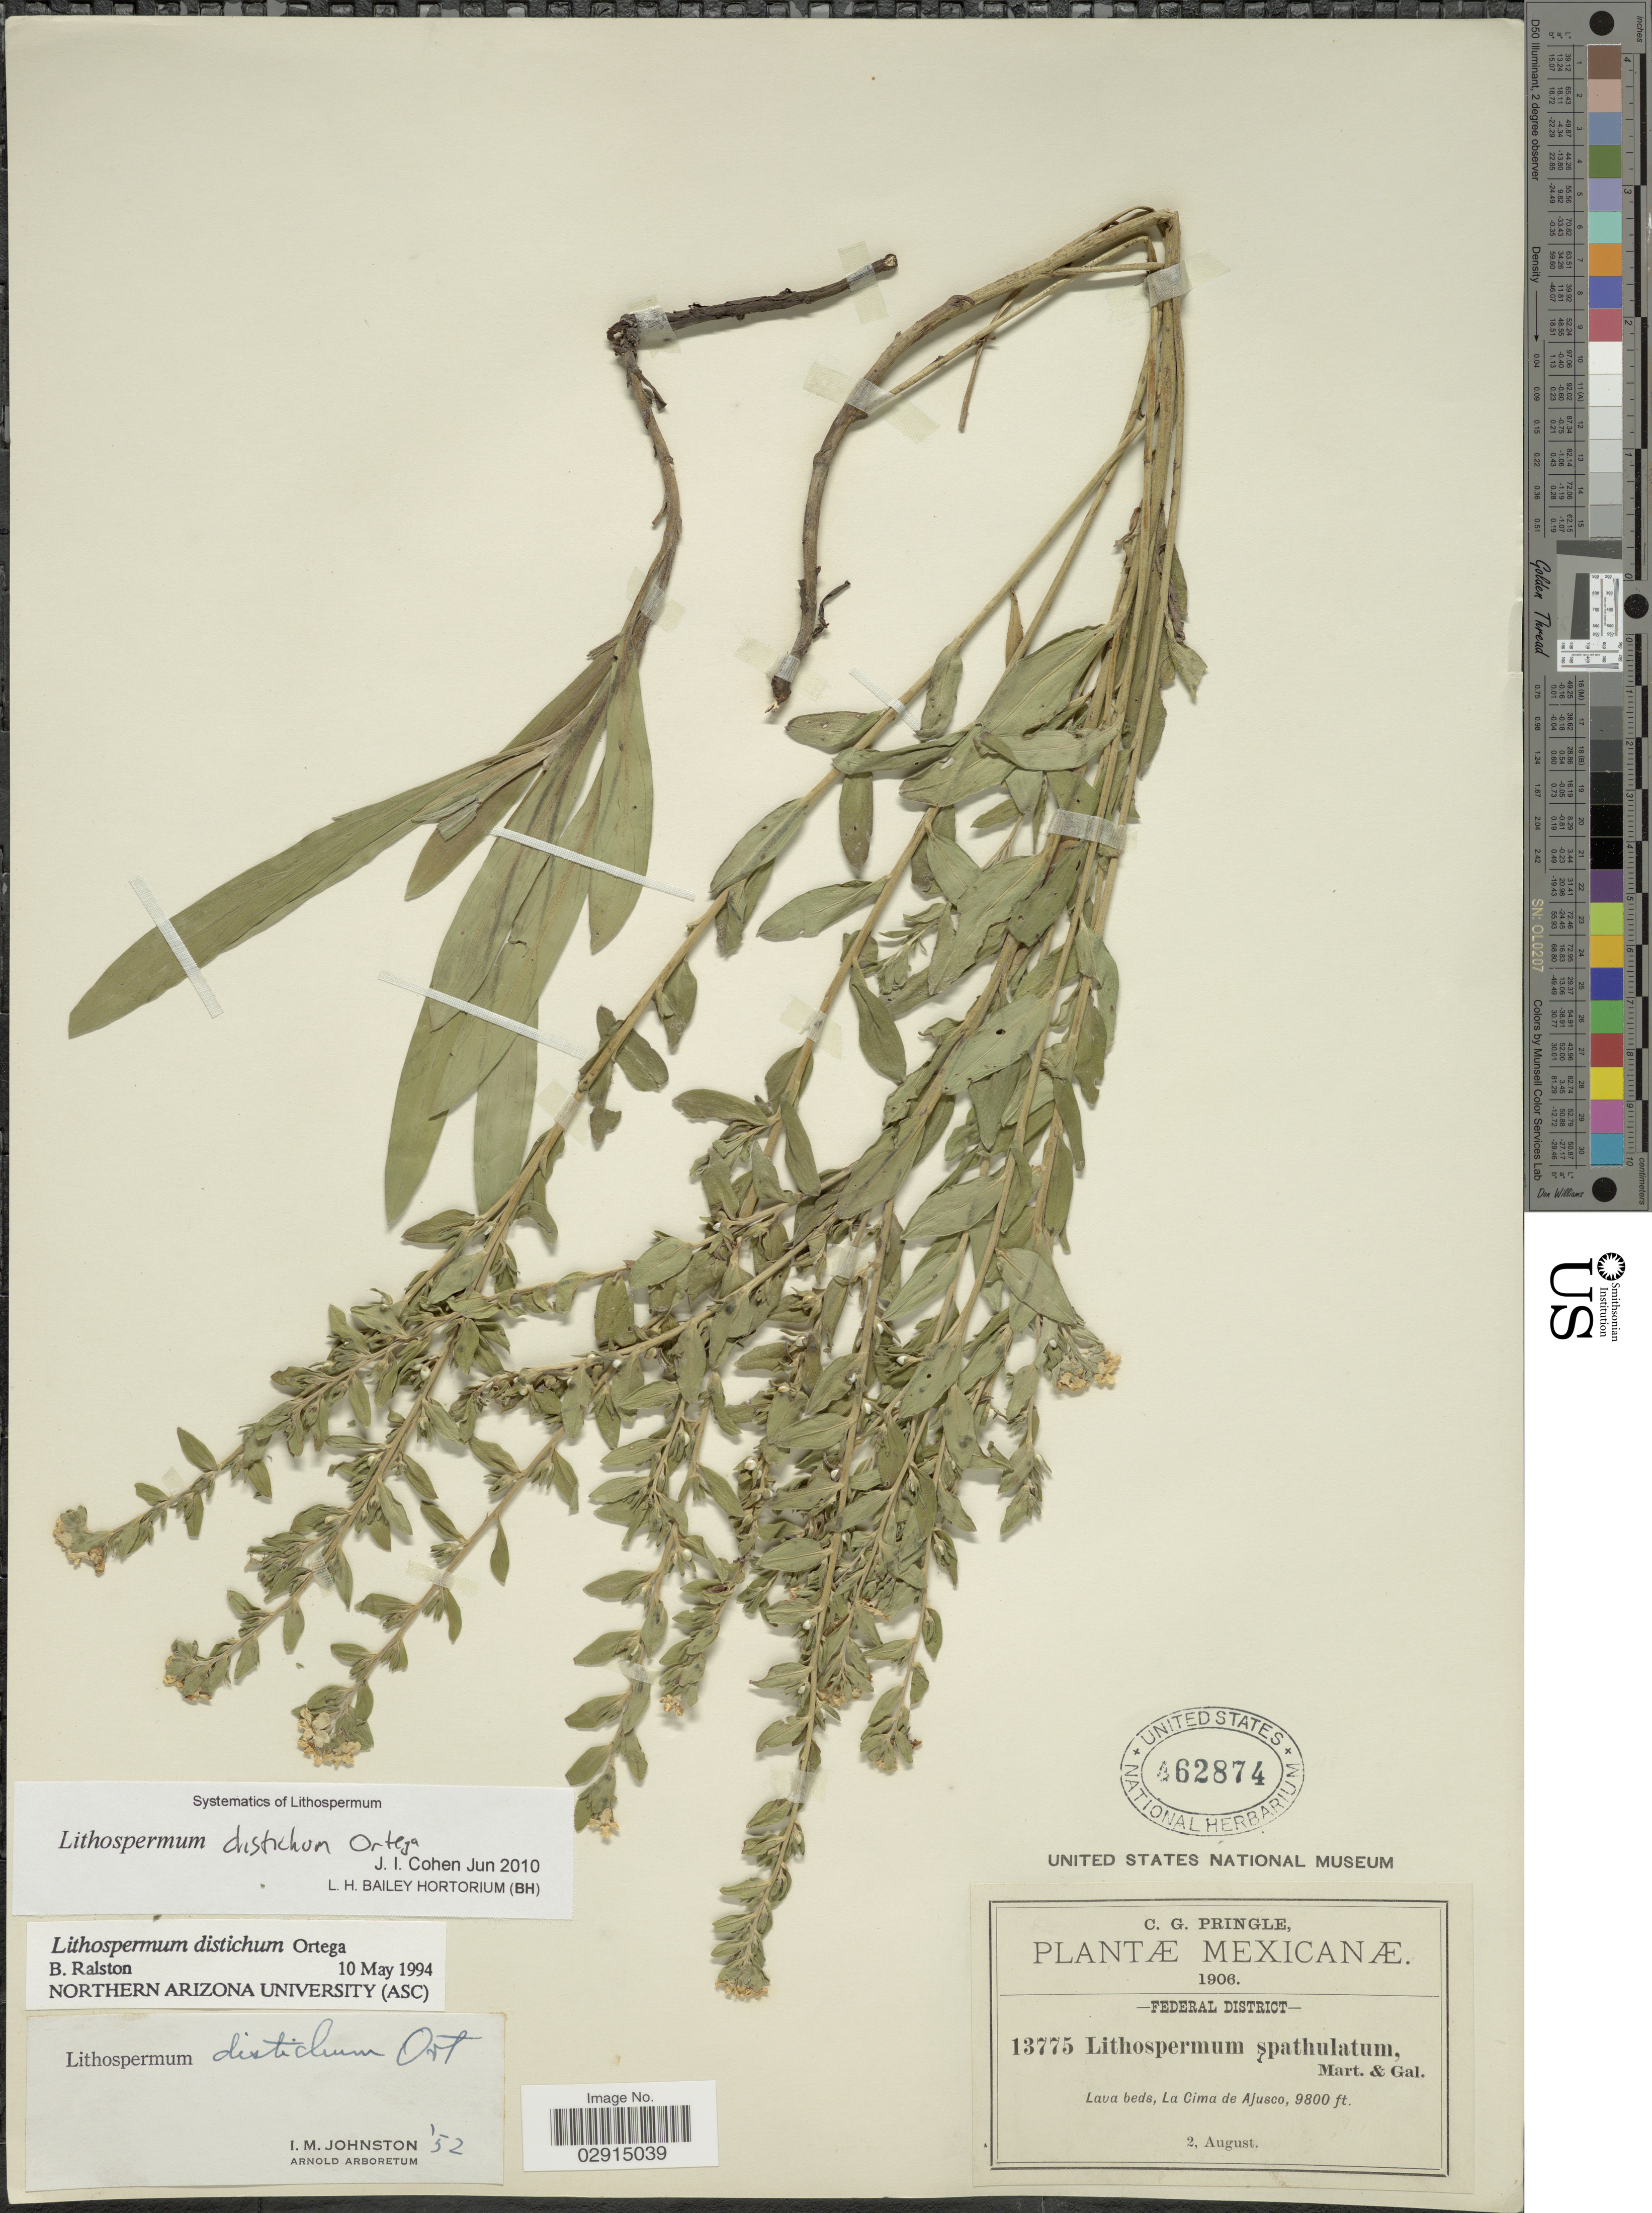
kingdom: Plantae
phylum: Tracheophyta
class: Magnoliopsida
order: Boraginales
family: Boraginaceae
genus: Lithospermum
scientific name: Lithospermum distichum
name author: Ortega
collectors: C. G. Pringle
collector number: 13775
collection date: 1906-08-02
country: Mexico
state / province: Distrito Federal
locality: Lava beds, La Cima de Ajusco. Federal District.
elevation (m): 2987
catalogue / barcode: US 462874